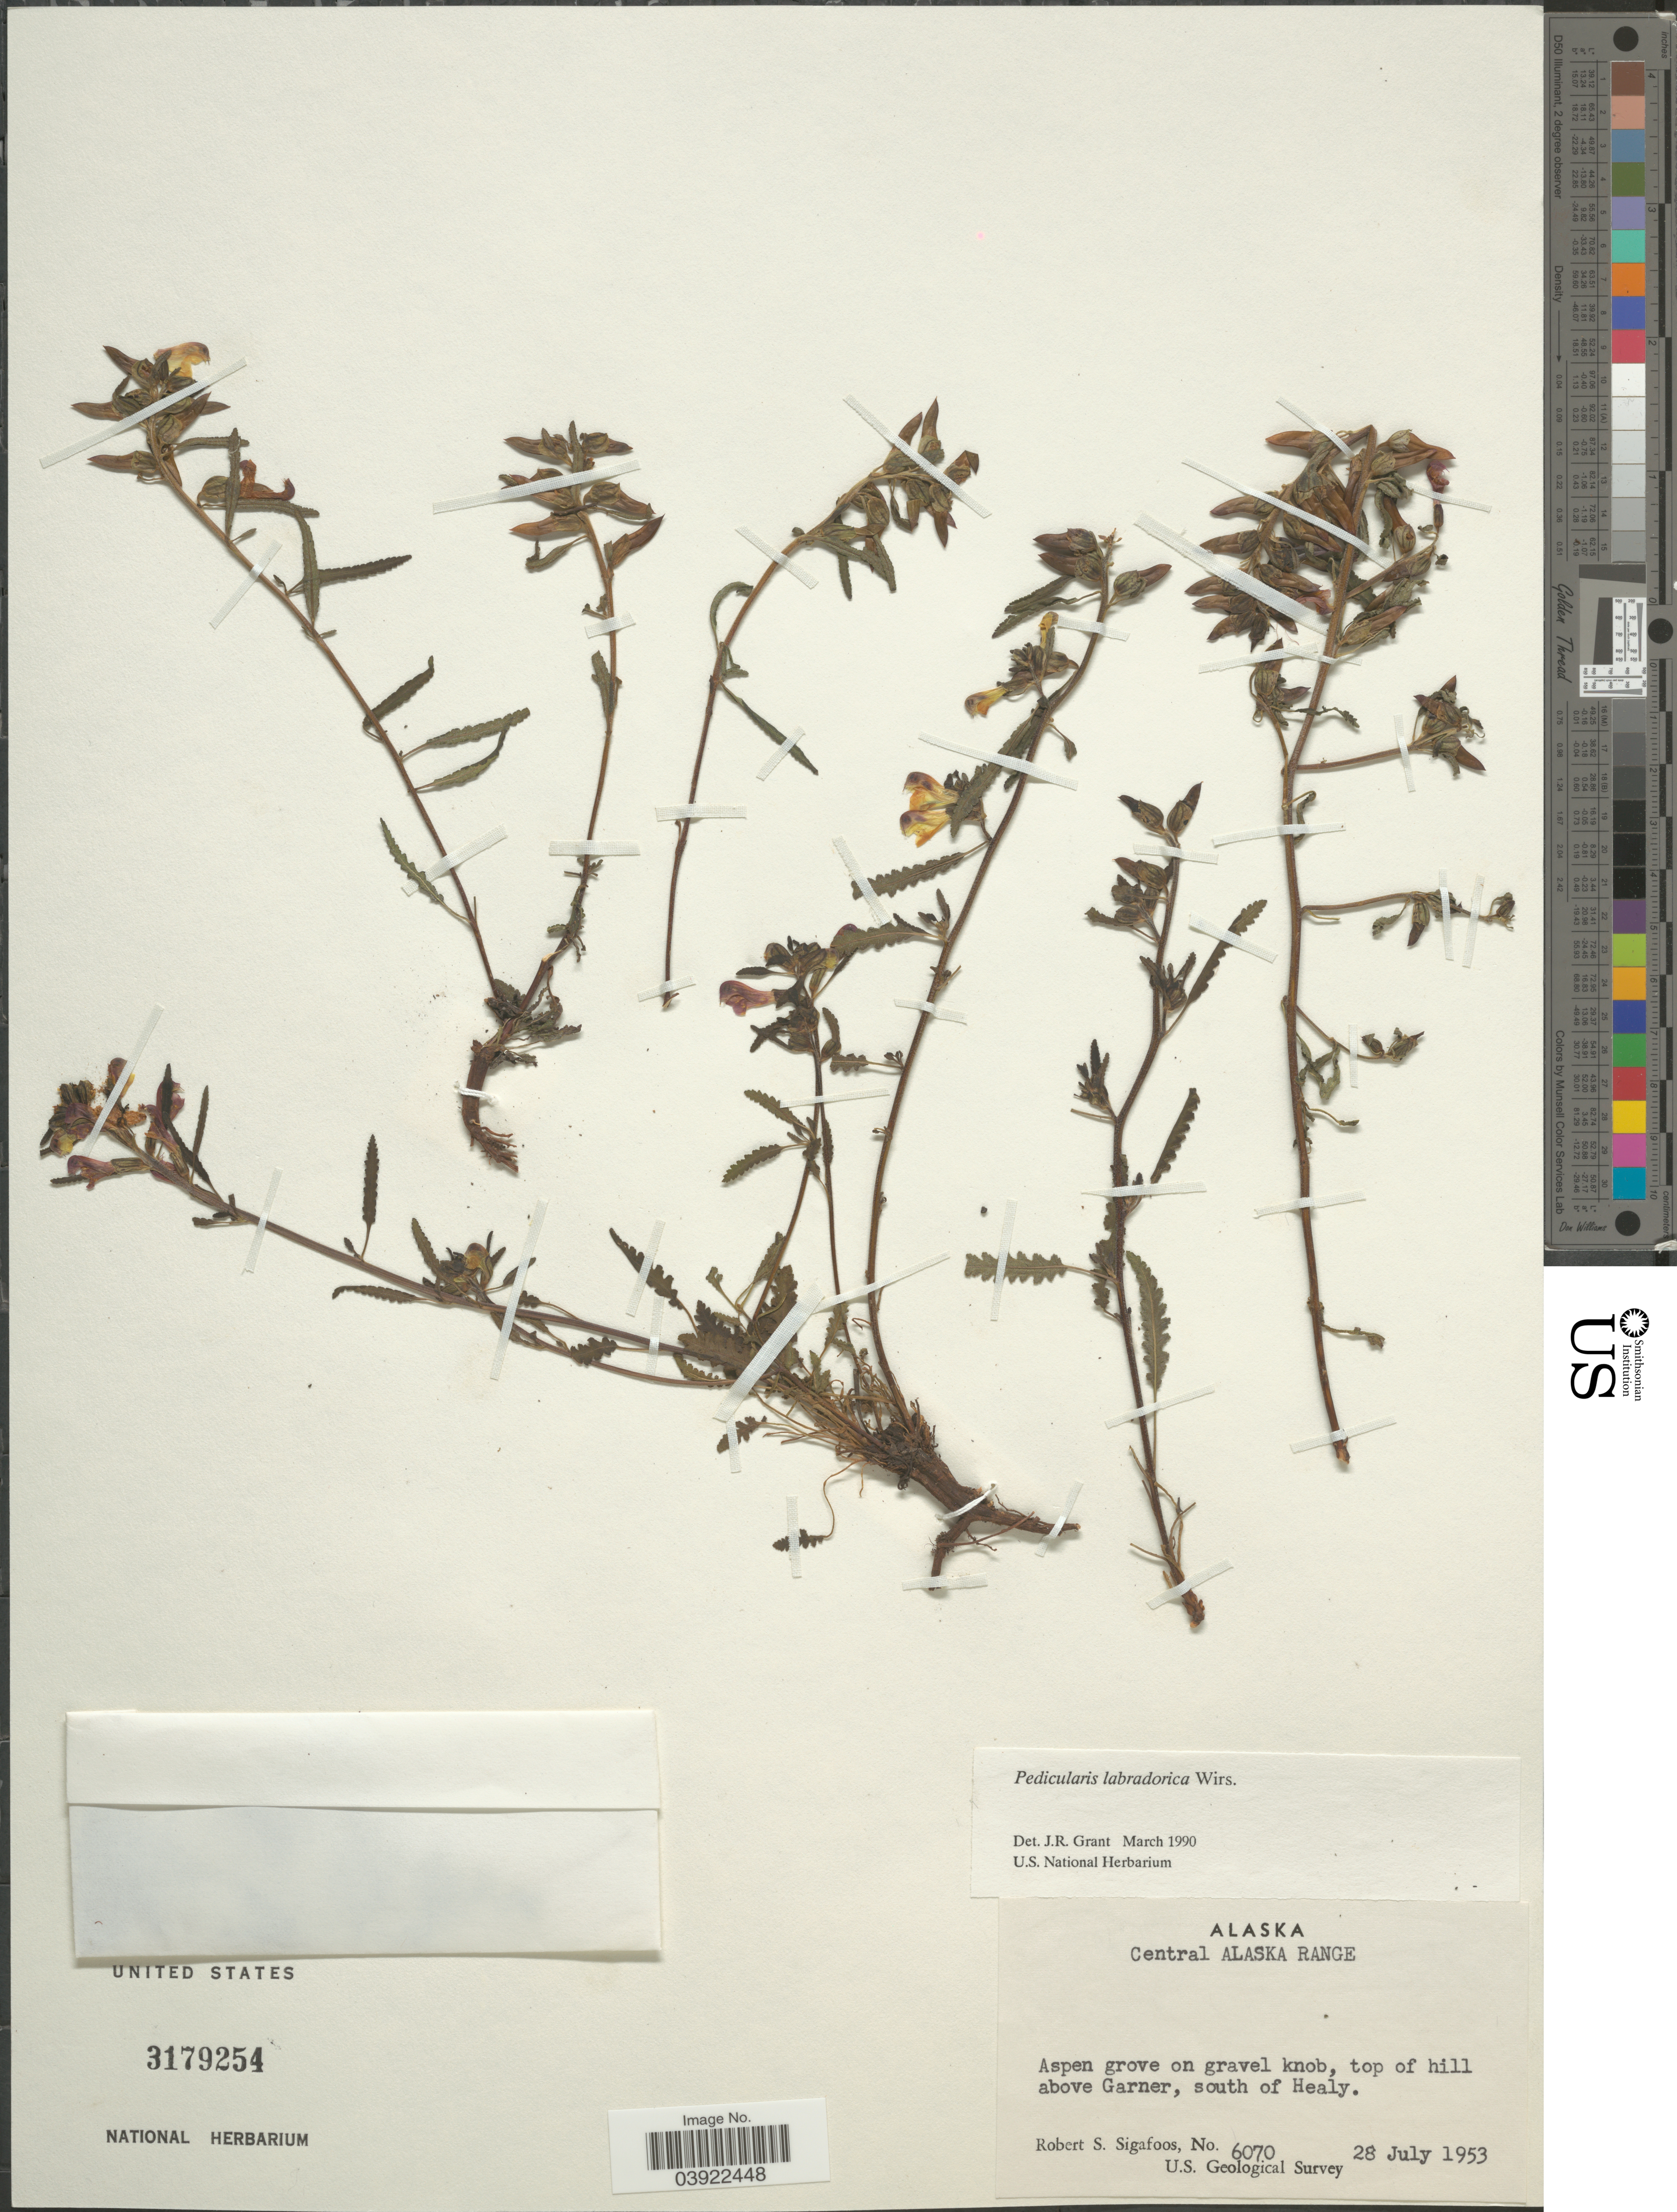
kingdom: Plantae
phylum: Tracheophyta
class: Magnoliopsida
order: Lamiales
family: Orobanchaceae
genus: Pedicularis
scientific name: Pedicularis labradorica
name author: Wirsing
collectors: R. Sigafoos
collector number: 6070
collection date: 1953-07-28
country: United States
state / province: Alaska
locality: Central Alaska Range. Top of hill above Garner, south of Healy.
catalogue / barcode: US 3179254